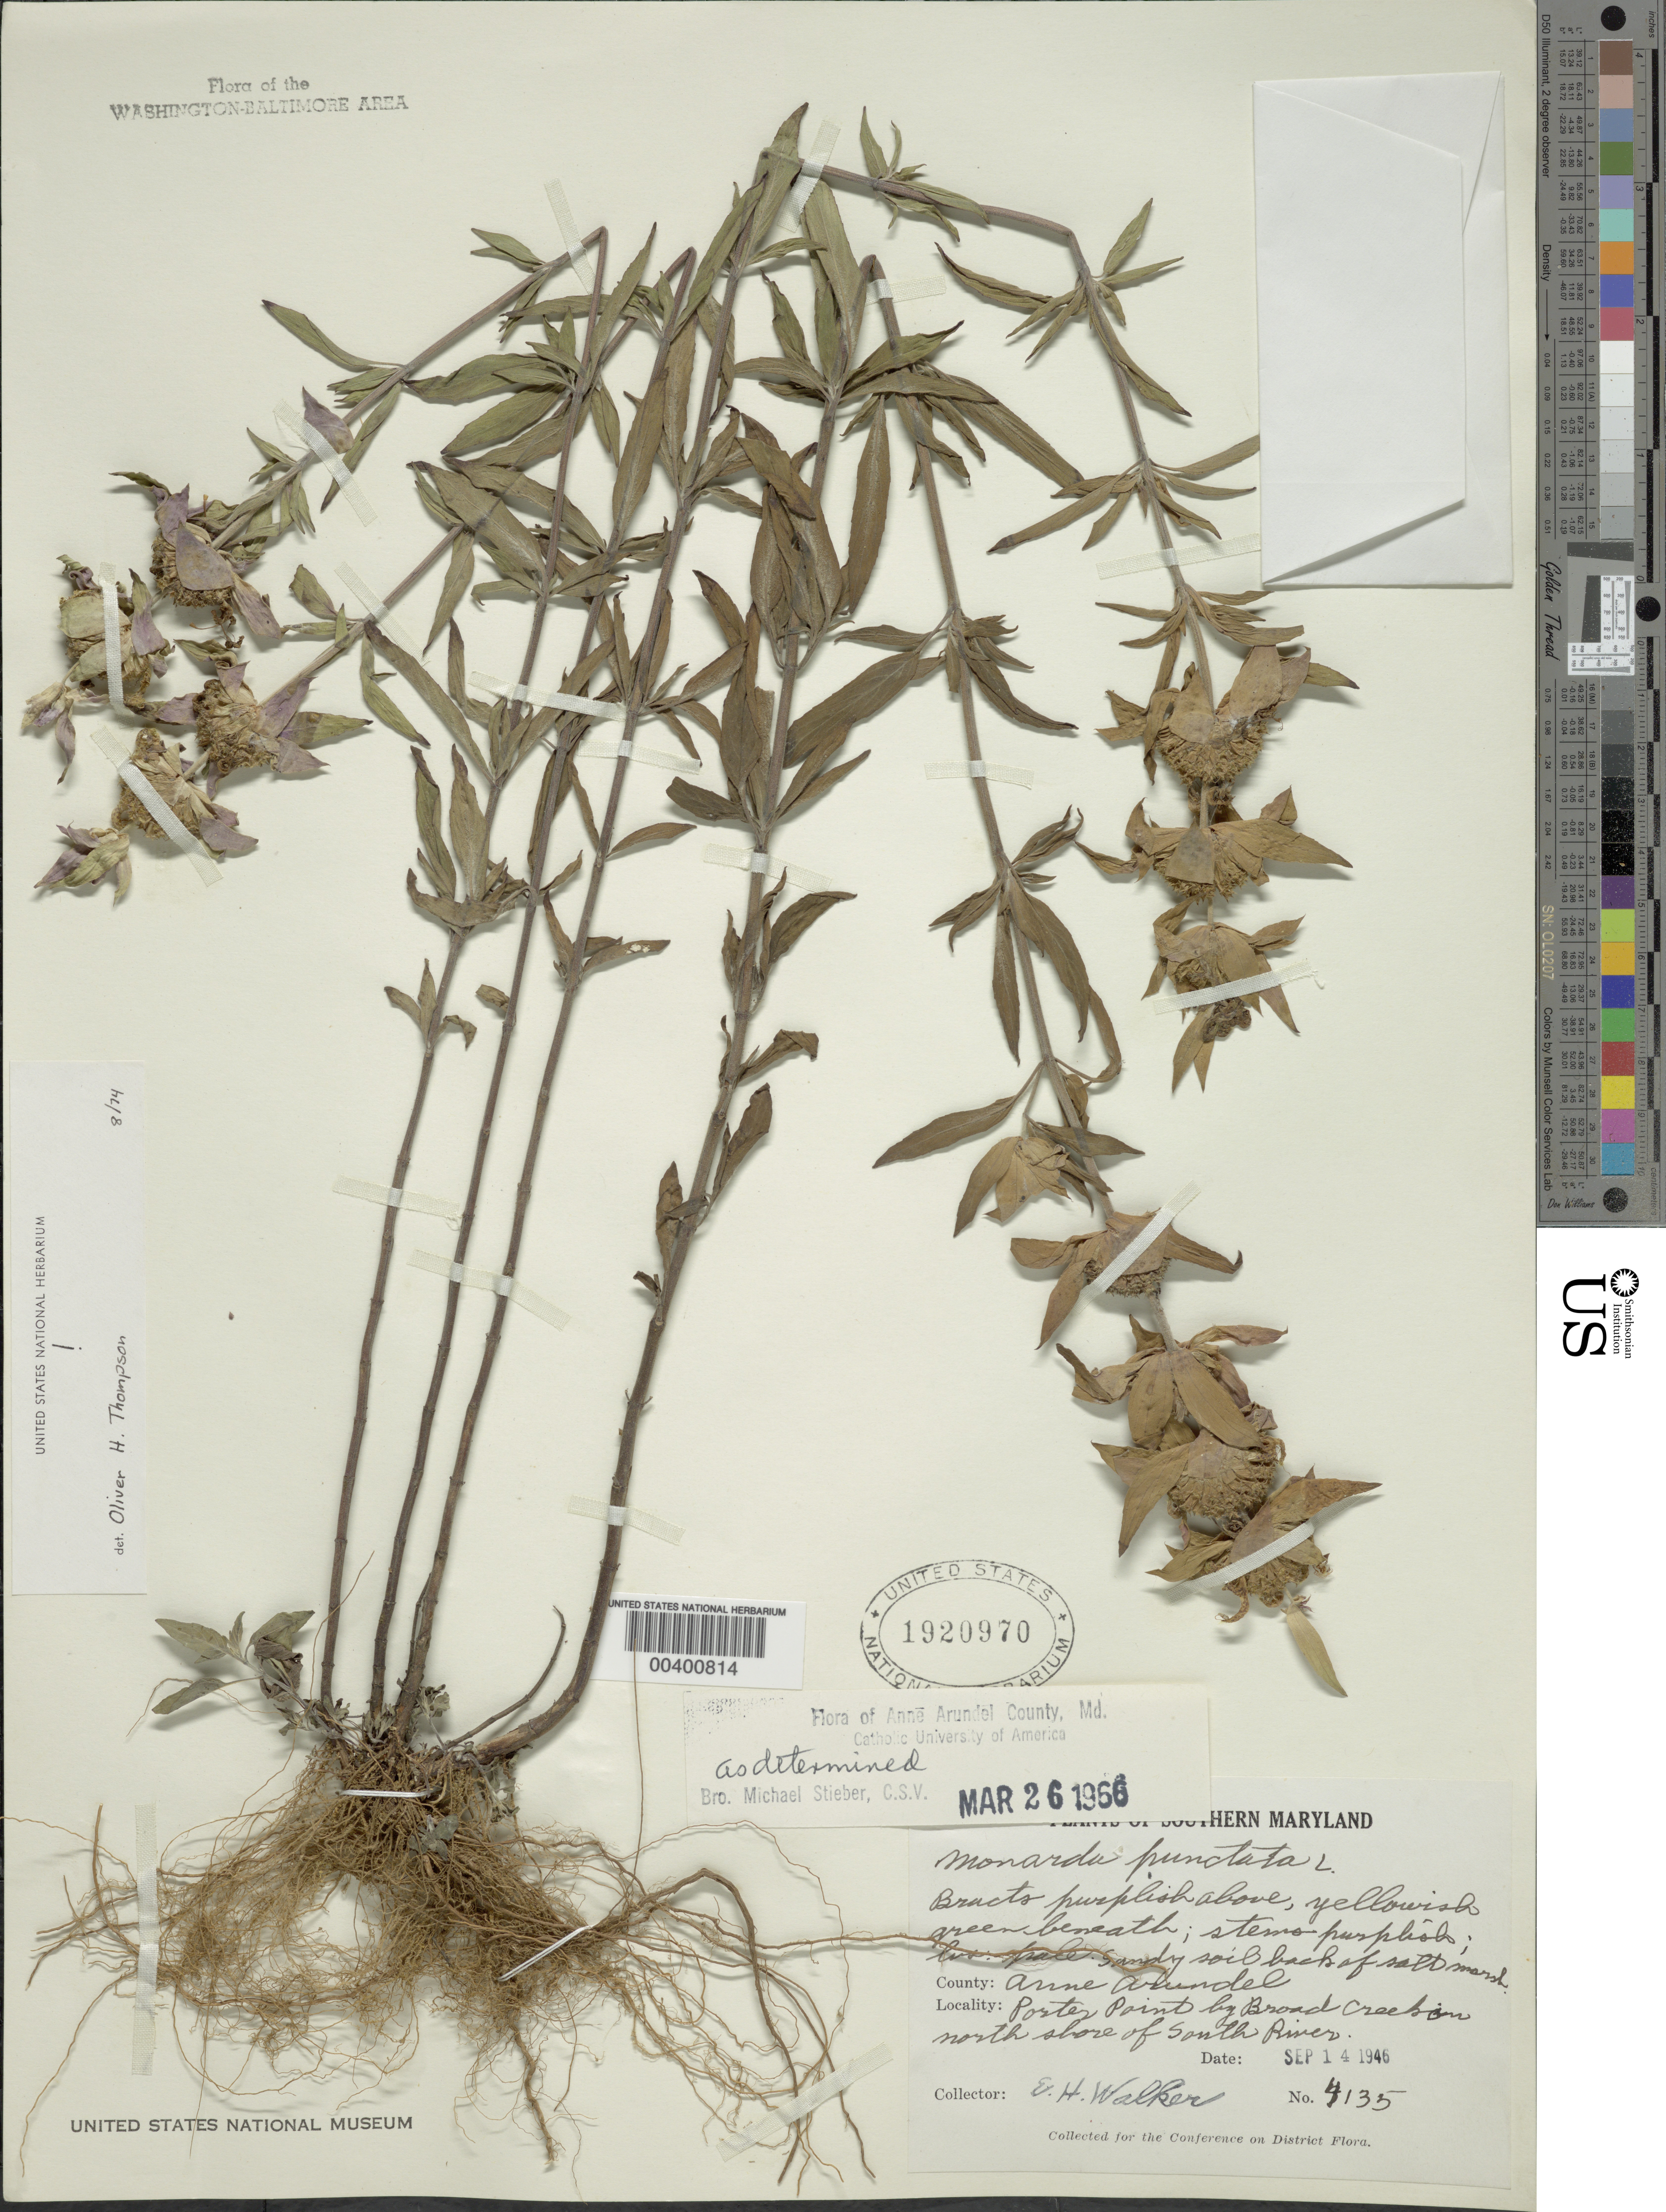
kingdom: Plantae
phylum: Tracheophyta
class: Magnoliopsida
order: Lamiales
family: Lamiaceae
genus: Monarda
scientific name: Monarda punctata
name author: L.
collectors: E. H. Walker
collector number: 4135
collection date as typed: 14 Sep 1946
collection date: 1946-09-14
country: United States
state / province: Maryland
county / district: Anne Arundel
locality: Porter Point by Broad Creek, north shore of south River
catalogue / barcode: US 1920970